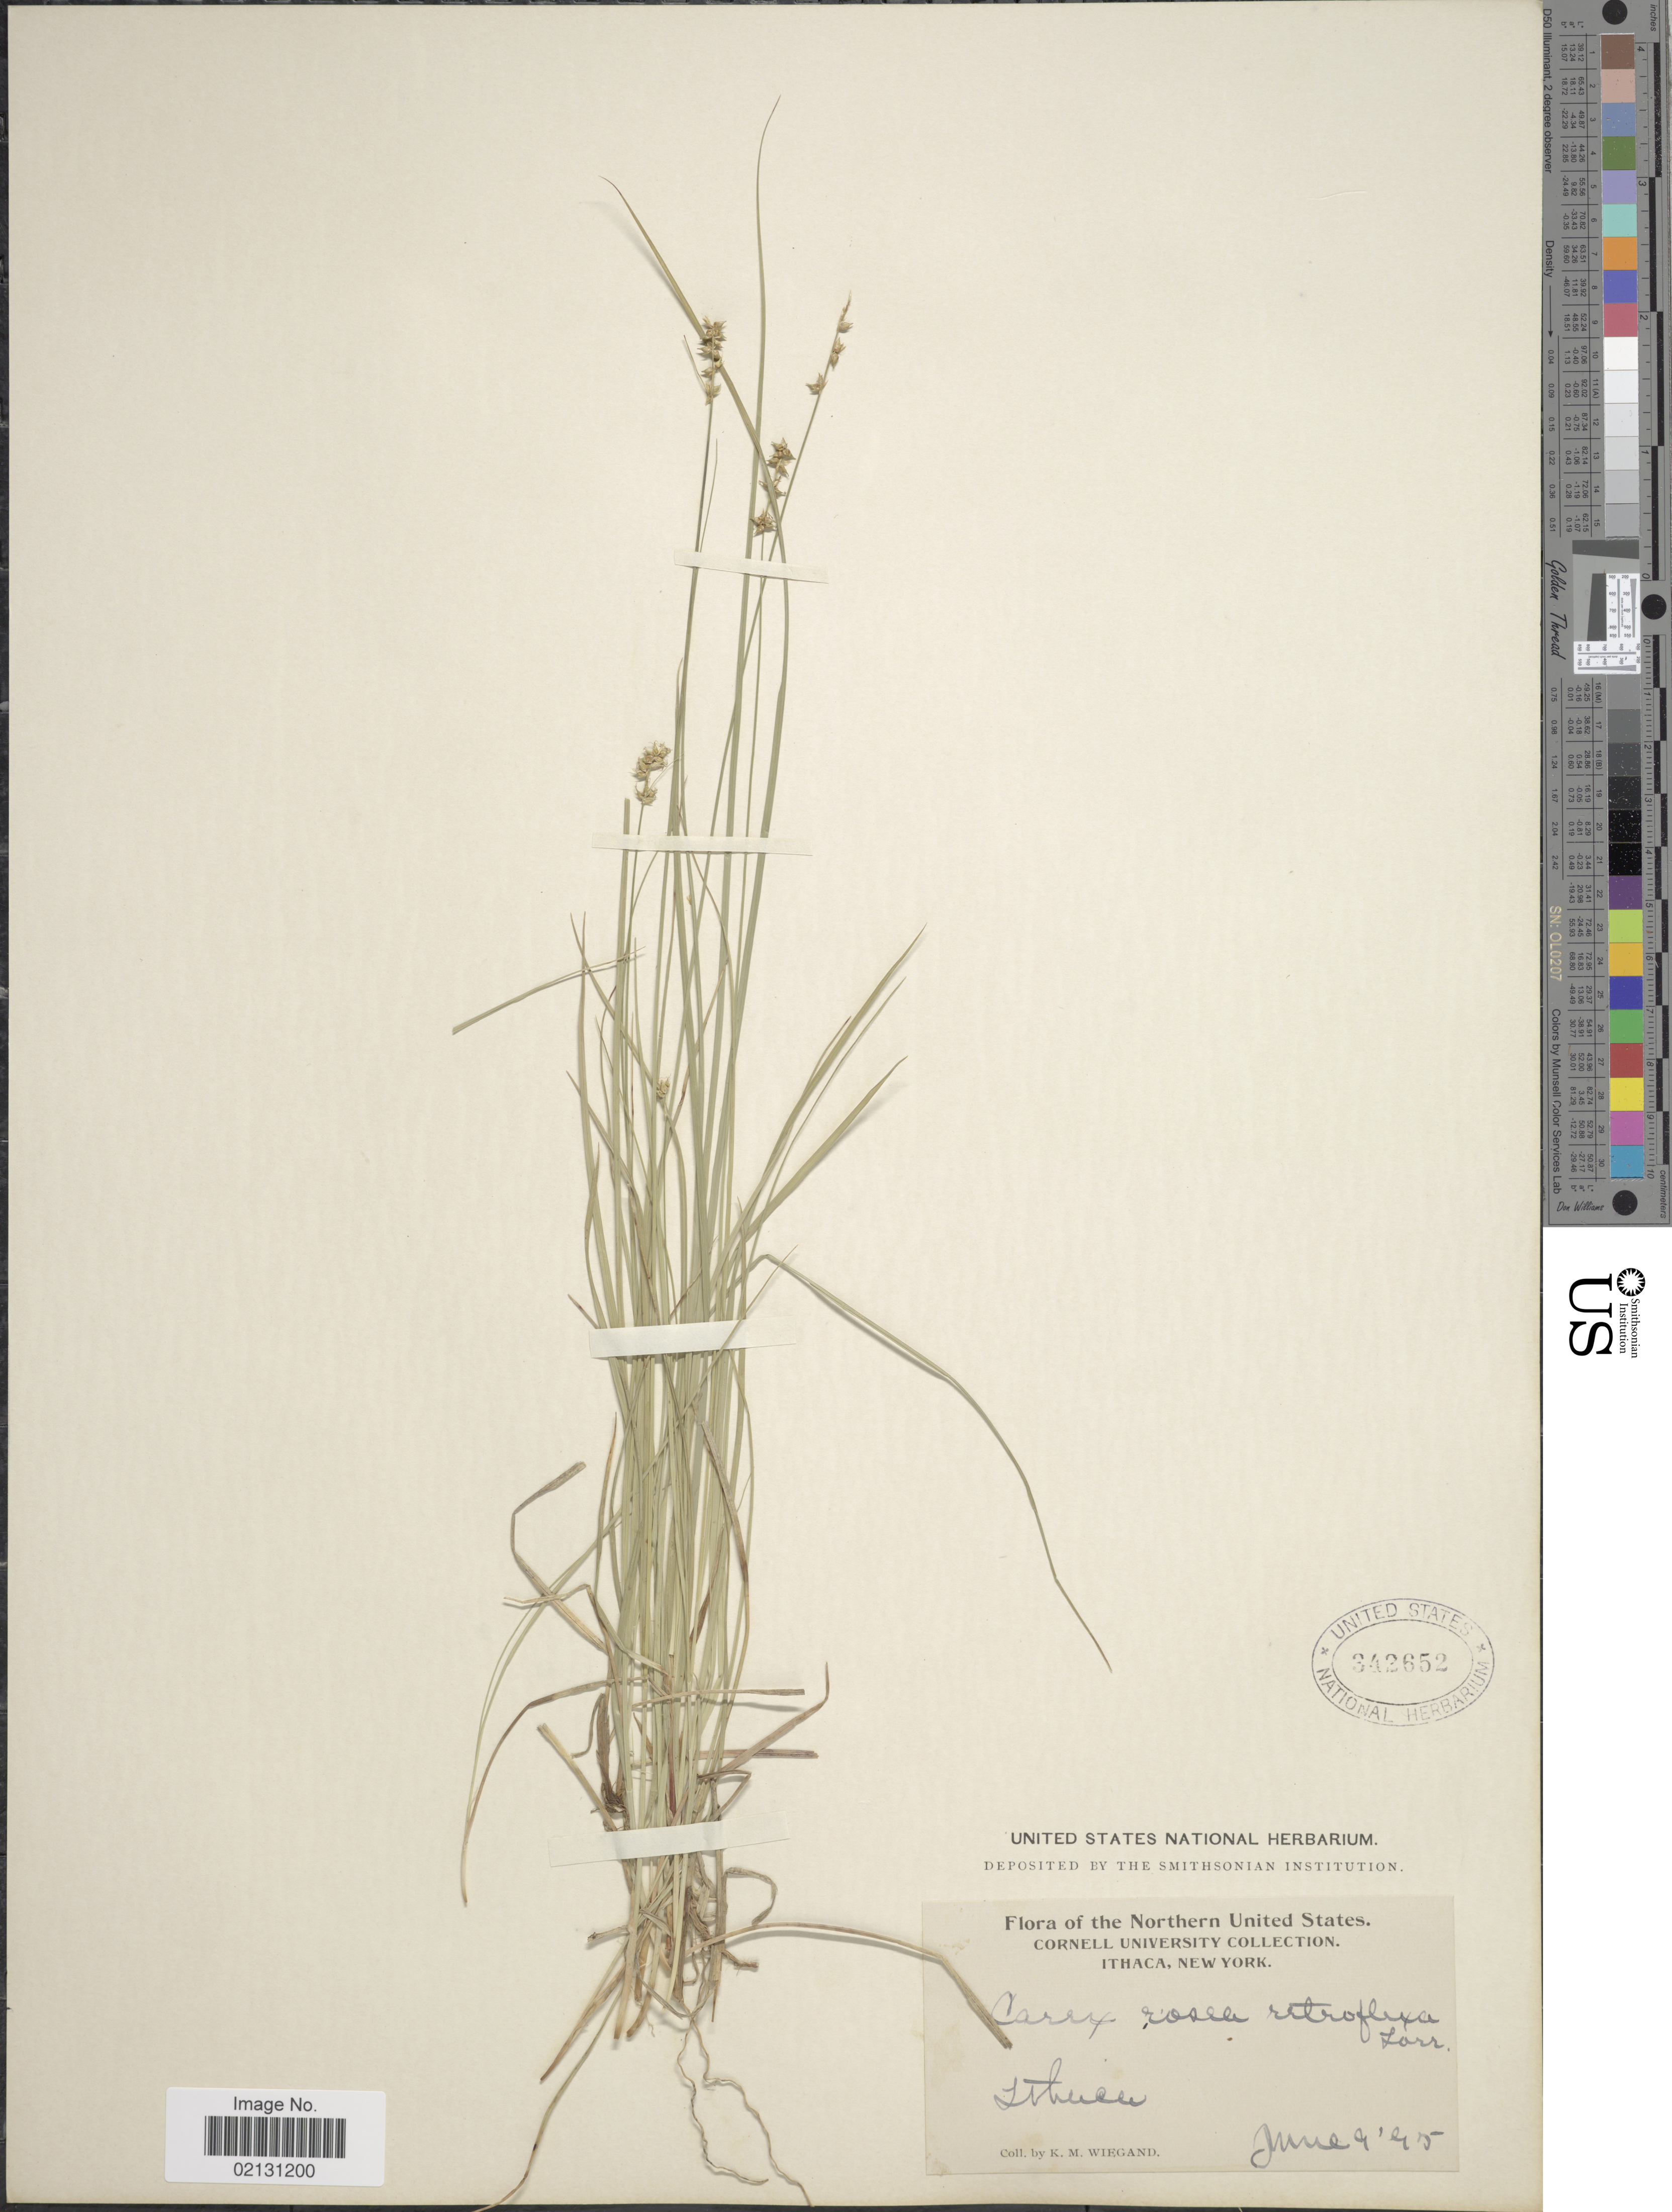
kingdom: Plantae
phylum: Tracheophyta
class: Liliopsida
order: Poales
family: Cyperaceae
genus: Carex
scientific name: Carex retroflexa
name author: Muhl. ex Willd.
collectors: K. M. Wiegand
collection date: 1895-06-09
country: United States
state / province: New York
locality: Ithaca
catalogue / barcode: US 342652